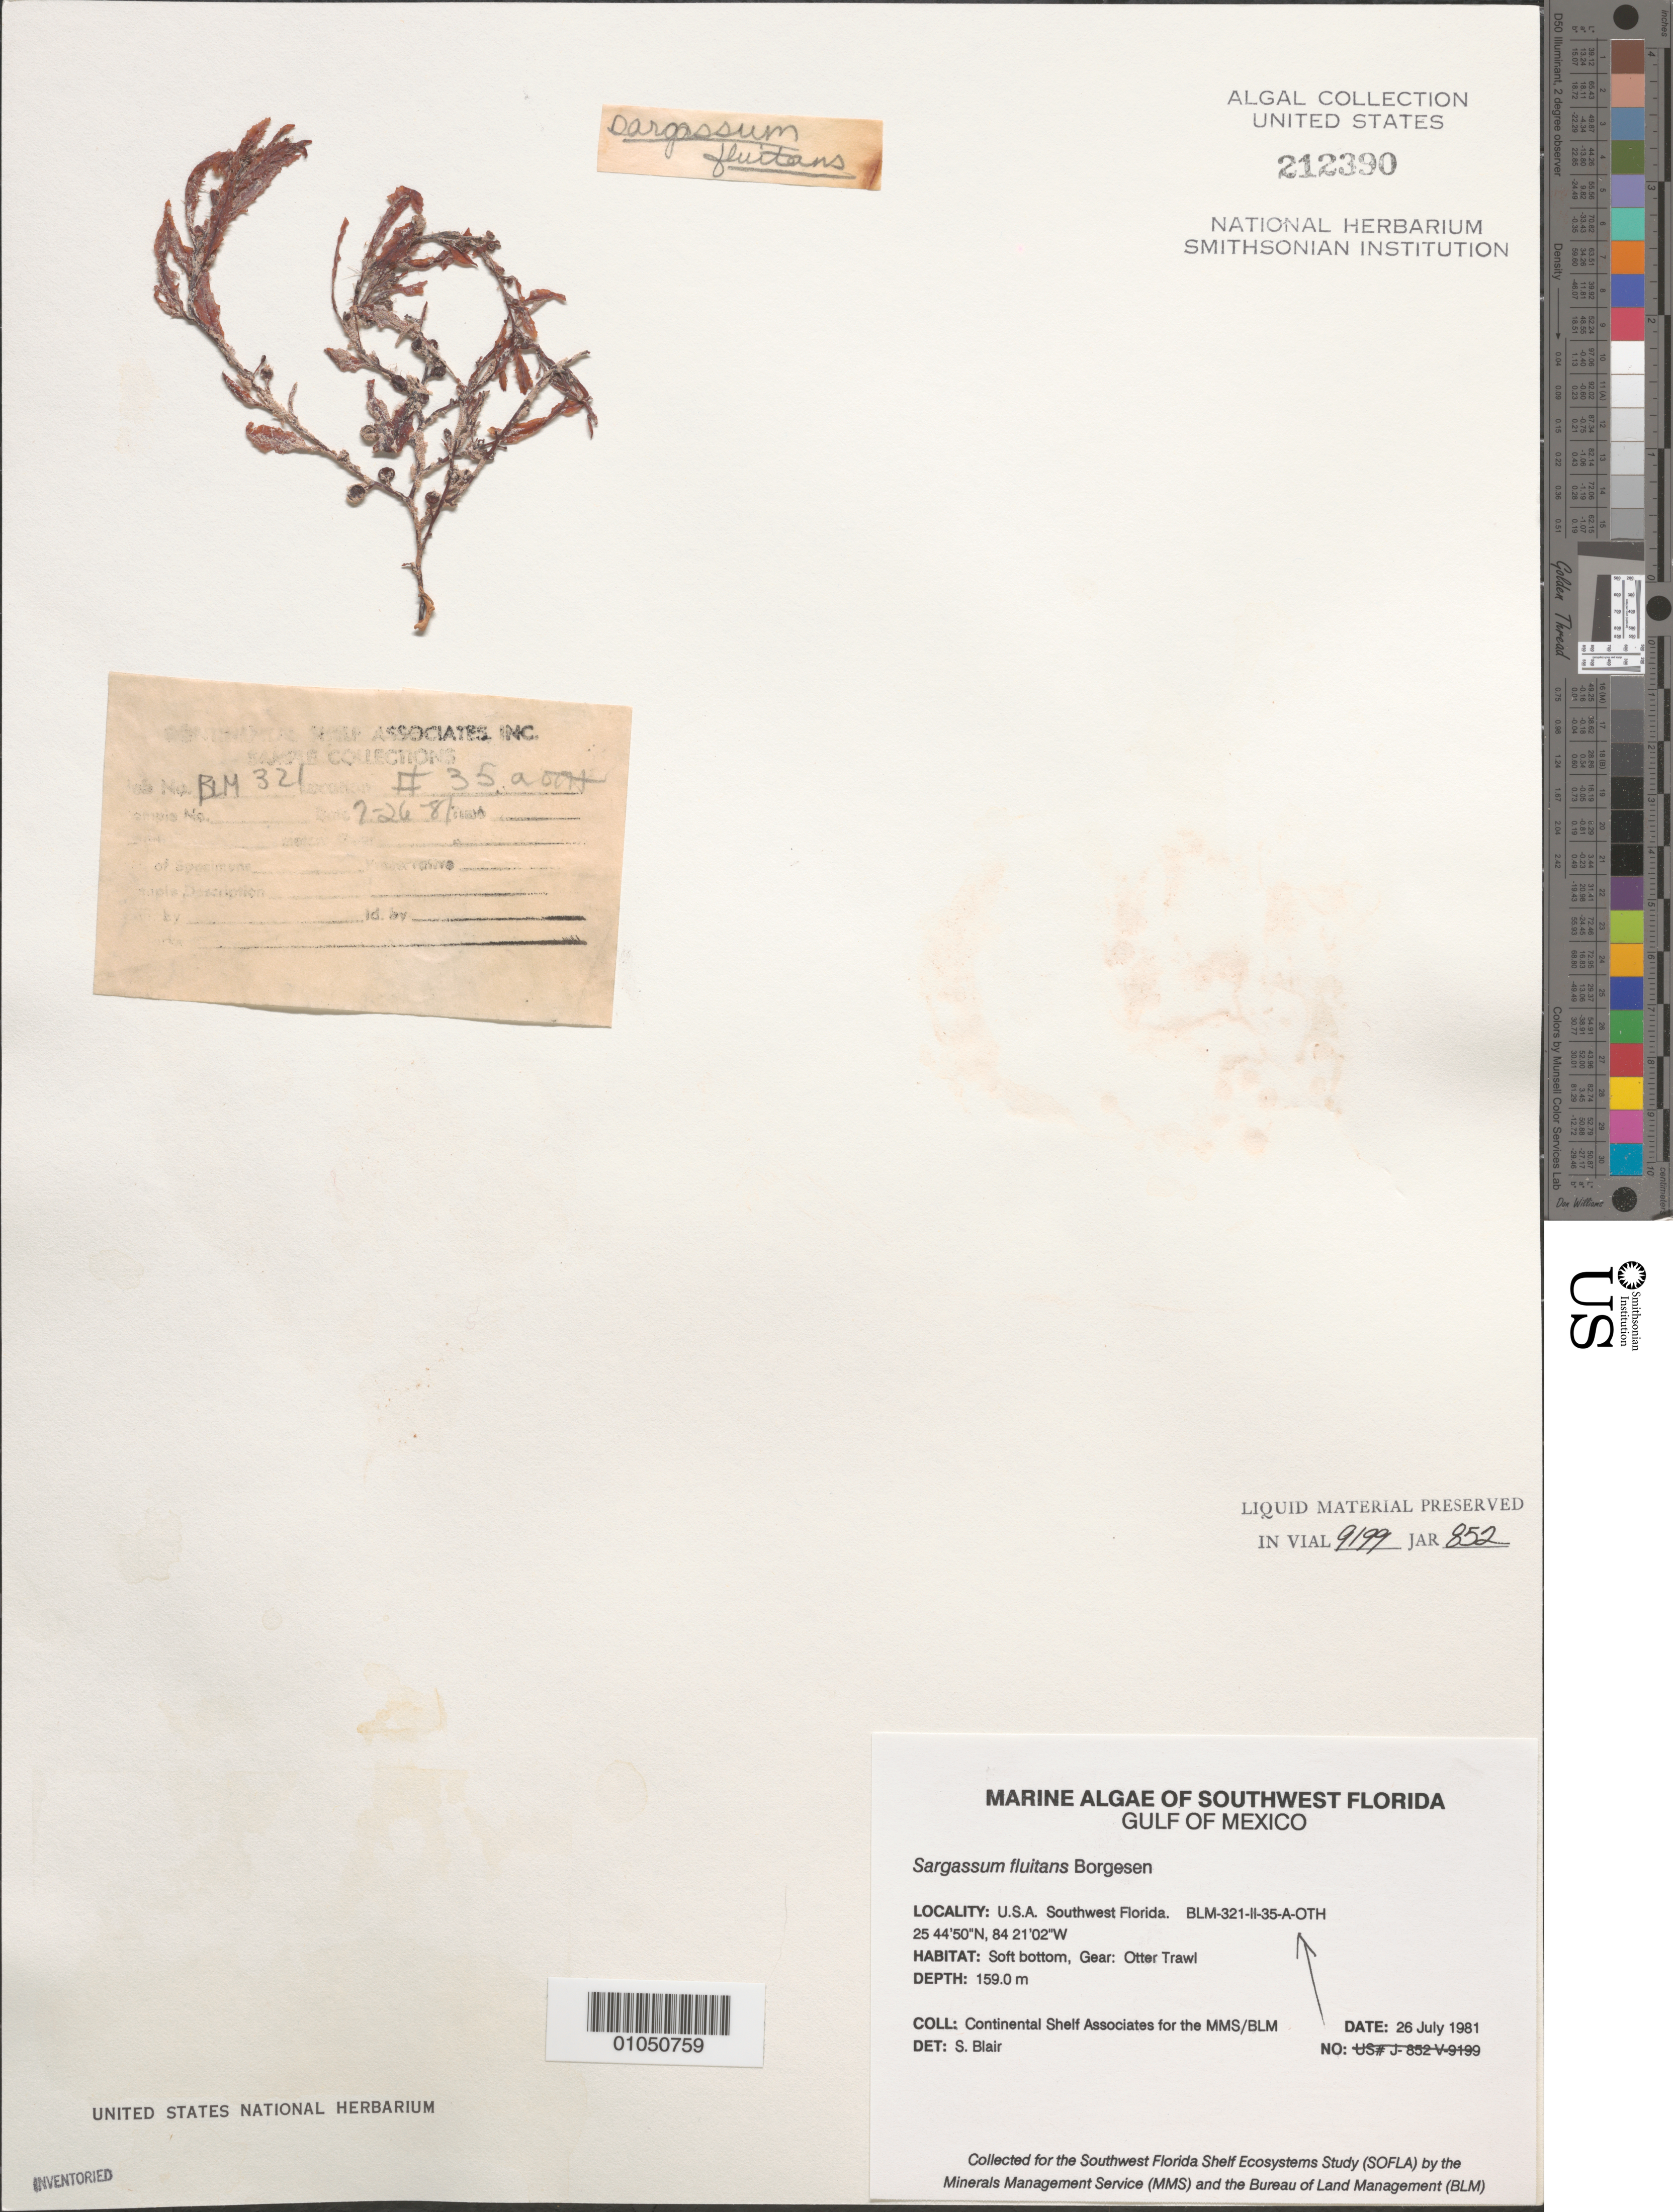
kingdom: Chromista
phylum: Ochrophyta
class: Phaeophyceae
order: Fucales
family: Sargassaceae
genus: Sargassum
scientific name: Sargassum fluitans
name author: (Børgesen) Børgesen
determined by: Blair, S. M.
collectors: Continental Shelf Associates for the MMS/BLM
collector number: BLM-321-II-35-A-OTH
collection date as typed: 26 Jul 1981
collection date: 1981-07-26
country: United States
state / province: Florida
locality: Gulf of Mexico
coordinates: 25 44'50"N, 84 21'02"W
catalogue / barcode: US 212390